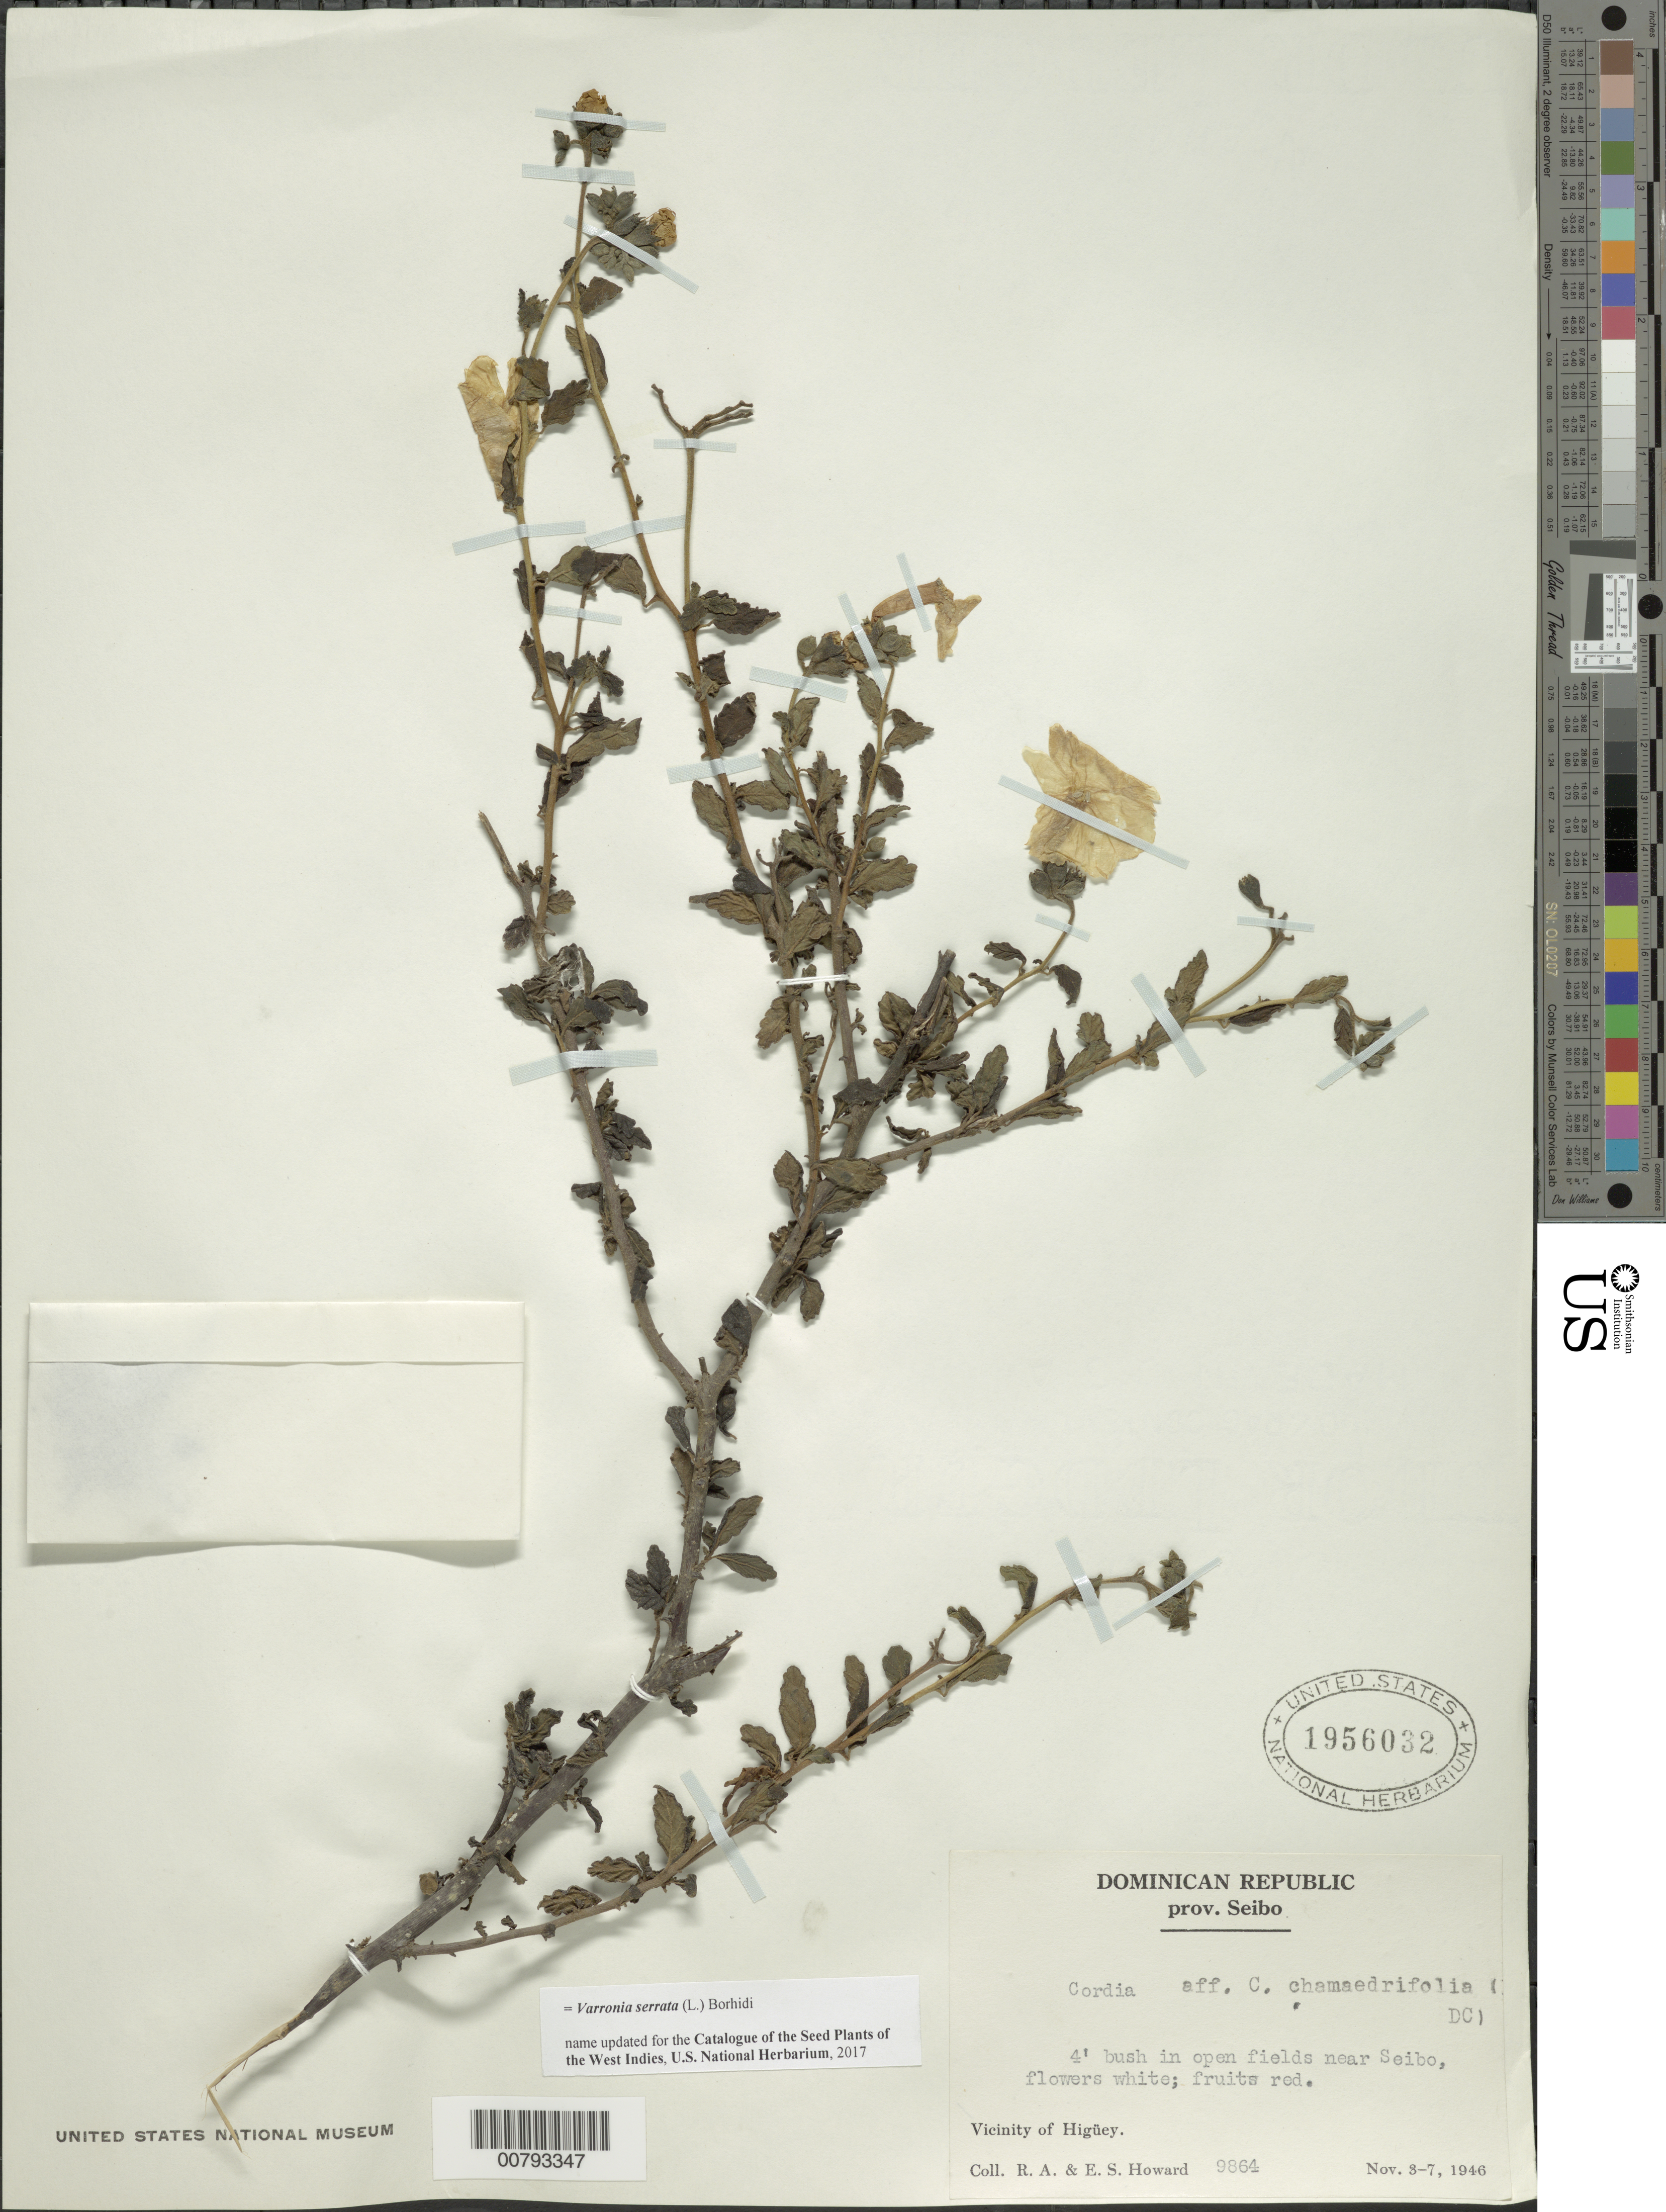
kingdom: Plantae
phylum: Tracheophyta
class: Magnoliopsida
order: Boraginales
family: Cordiaceae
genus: Varronia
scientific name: Varronia serrata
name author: (L.) Borhidi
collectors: R. A. Howard & E. S. Howard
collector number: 9864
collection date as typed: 03 Nov 1946 to 07 Nov 1946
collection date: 1946-11-03/1946-11-07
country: Dominican Republic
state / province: El Seibo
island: Hispaniola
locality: Vicinity of Higüey, open fields near Seibo.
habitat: Open fields.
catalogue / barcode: US 1956032